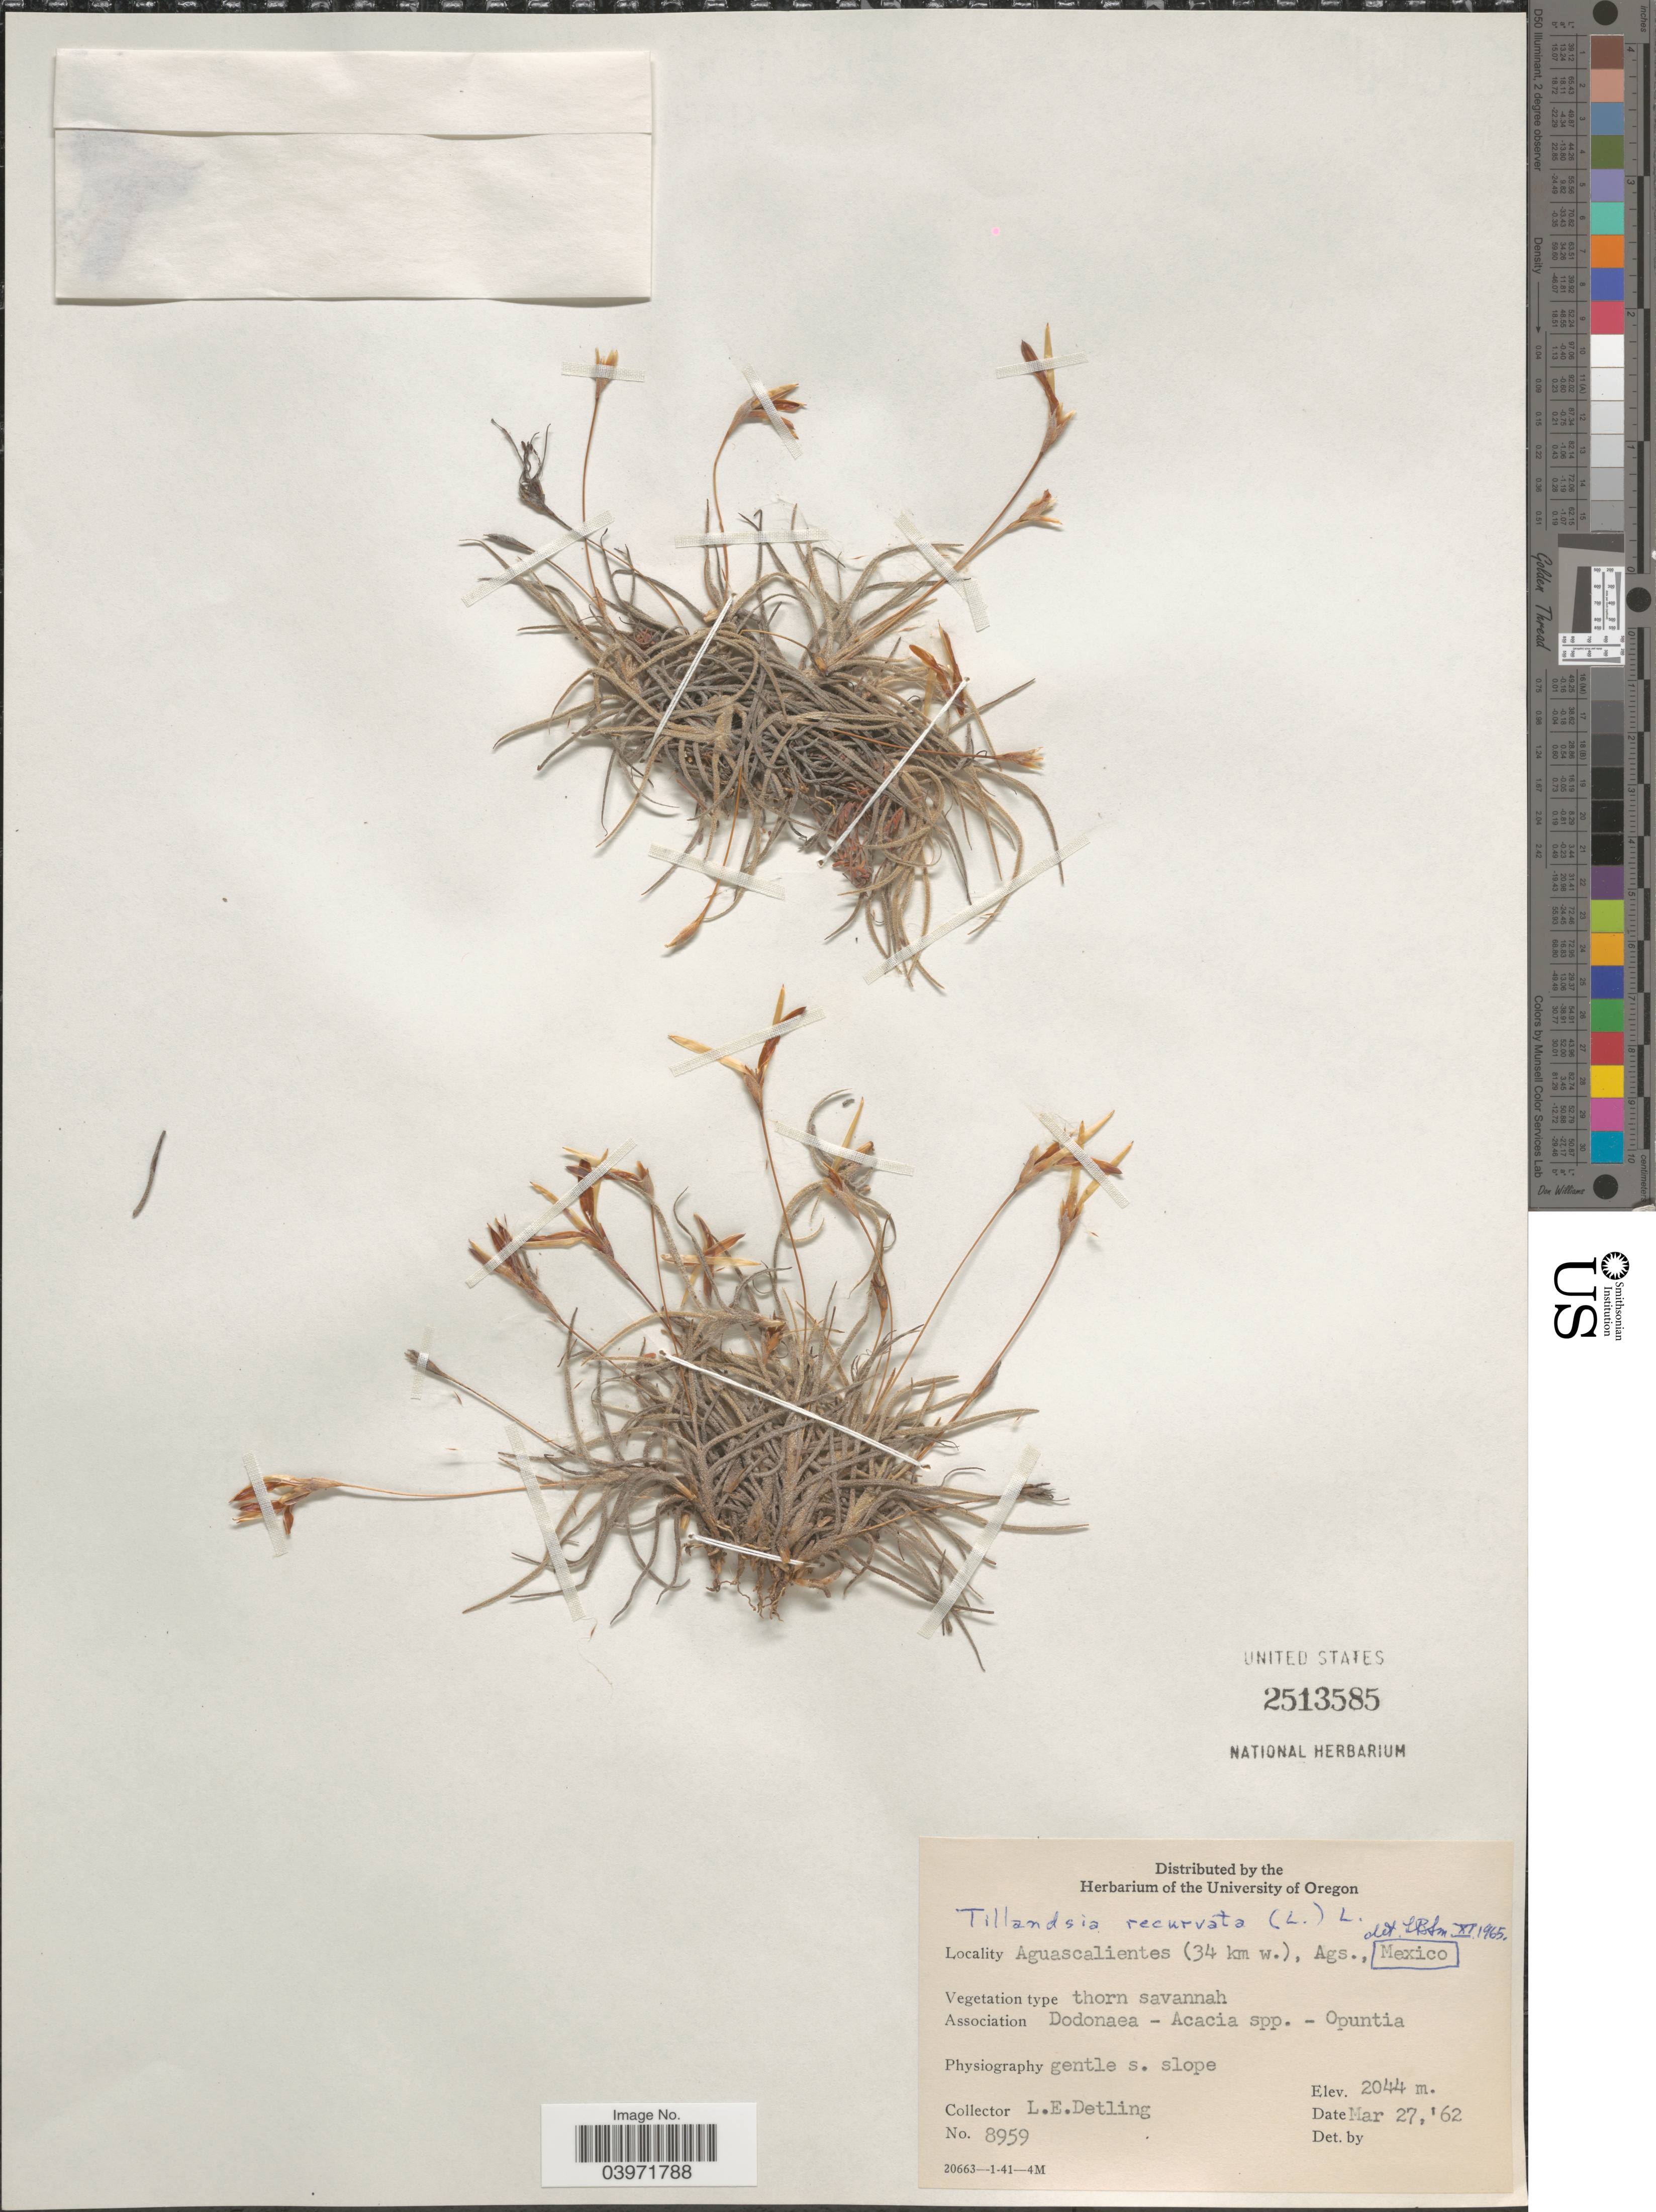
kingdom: Plantae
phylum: Tracheophyta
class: Liliopsida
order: Poales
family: Bromeliaceae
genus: Tillandsia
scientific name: Tillandsia recurvata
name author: L.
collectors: L. E. Detling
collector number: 8959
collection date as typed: Transcribed d/m/y: 27/3/62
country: Mexico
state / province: Aguascalientes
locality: Aguascalientes (34 km w.).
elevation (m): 2044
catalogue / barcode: US 2513585